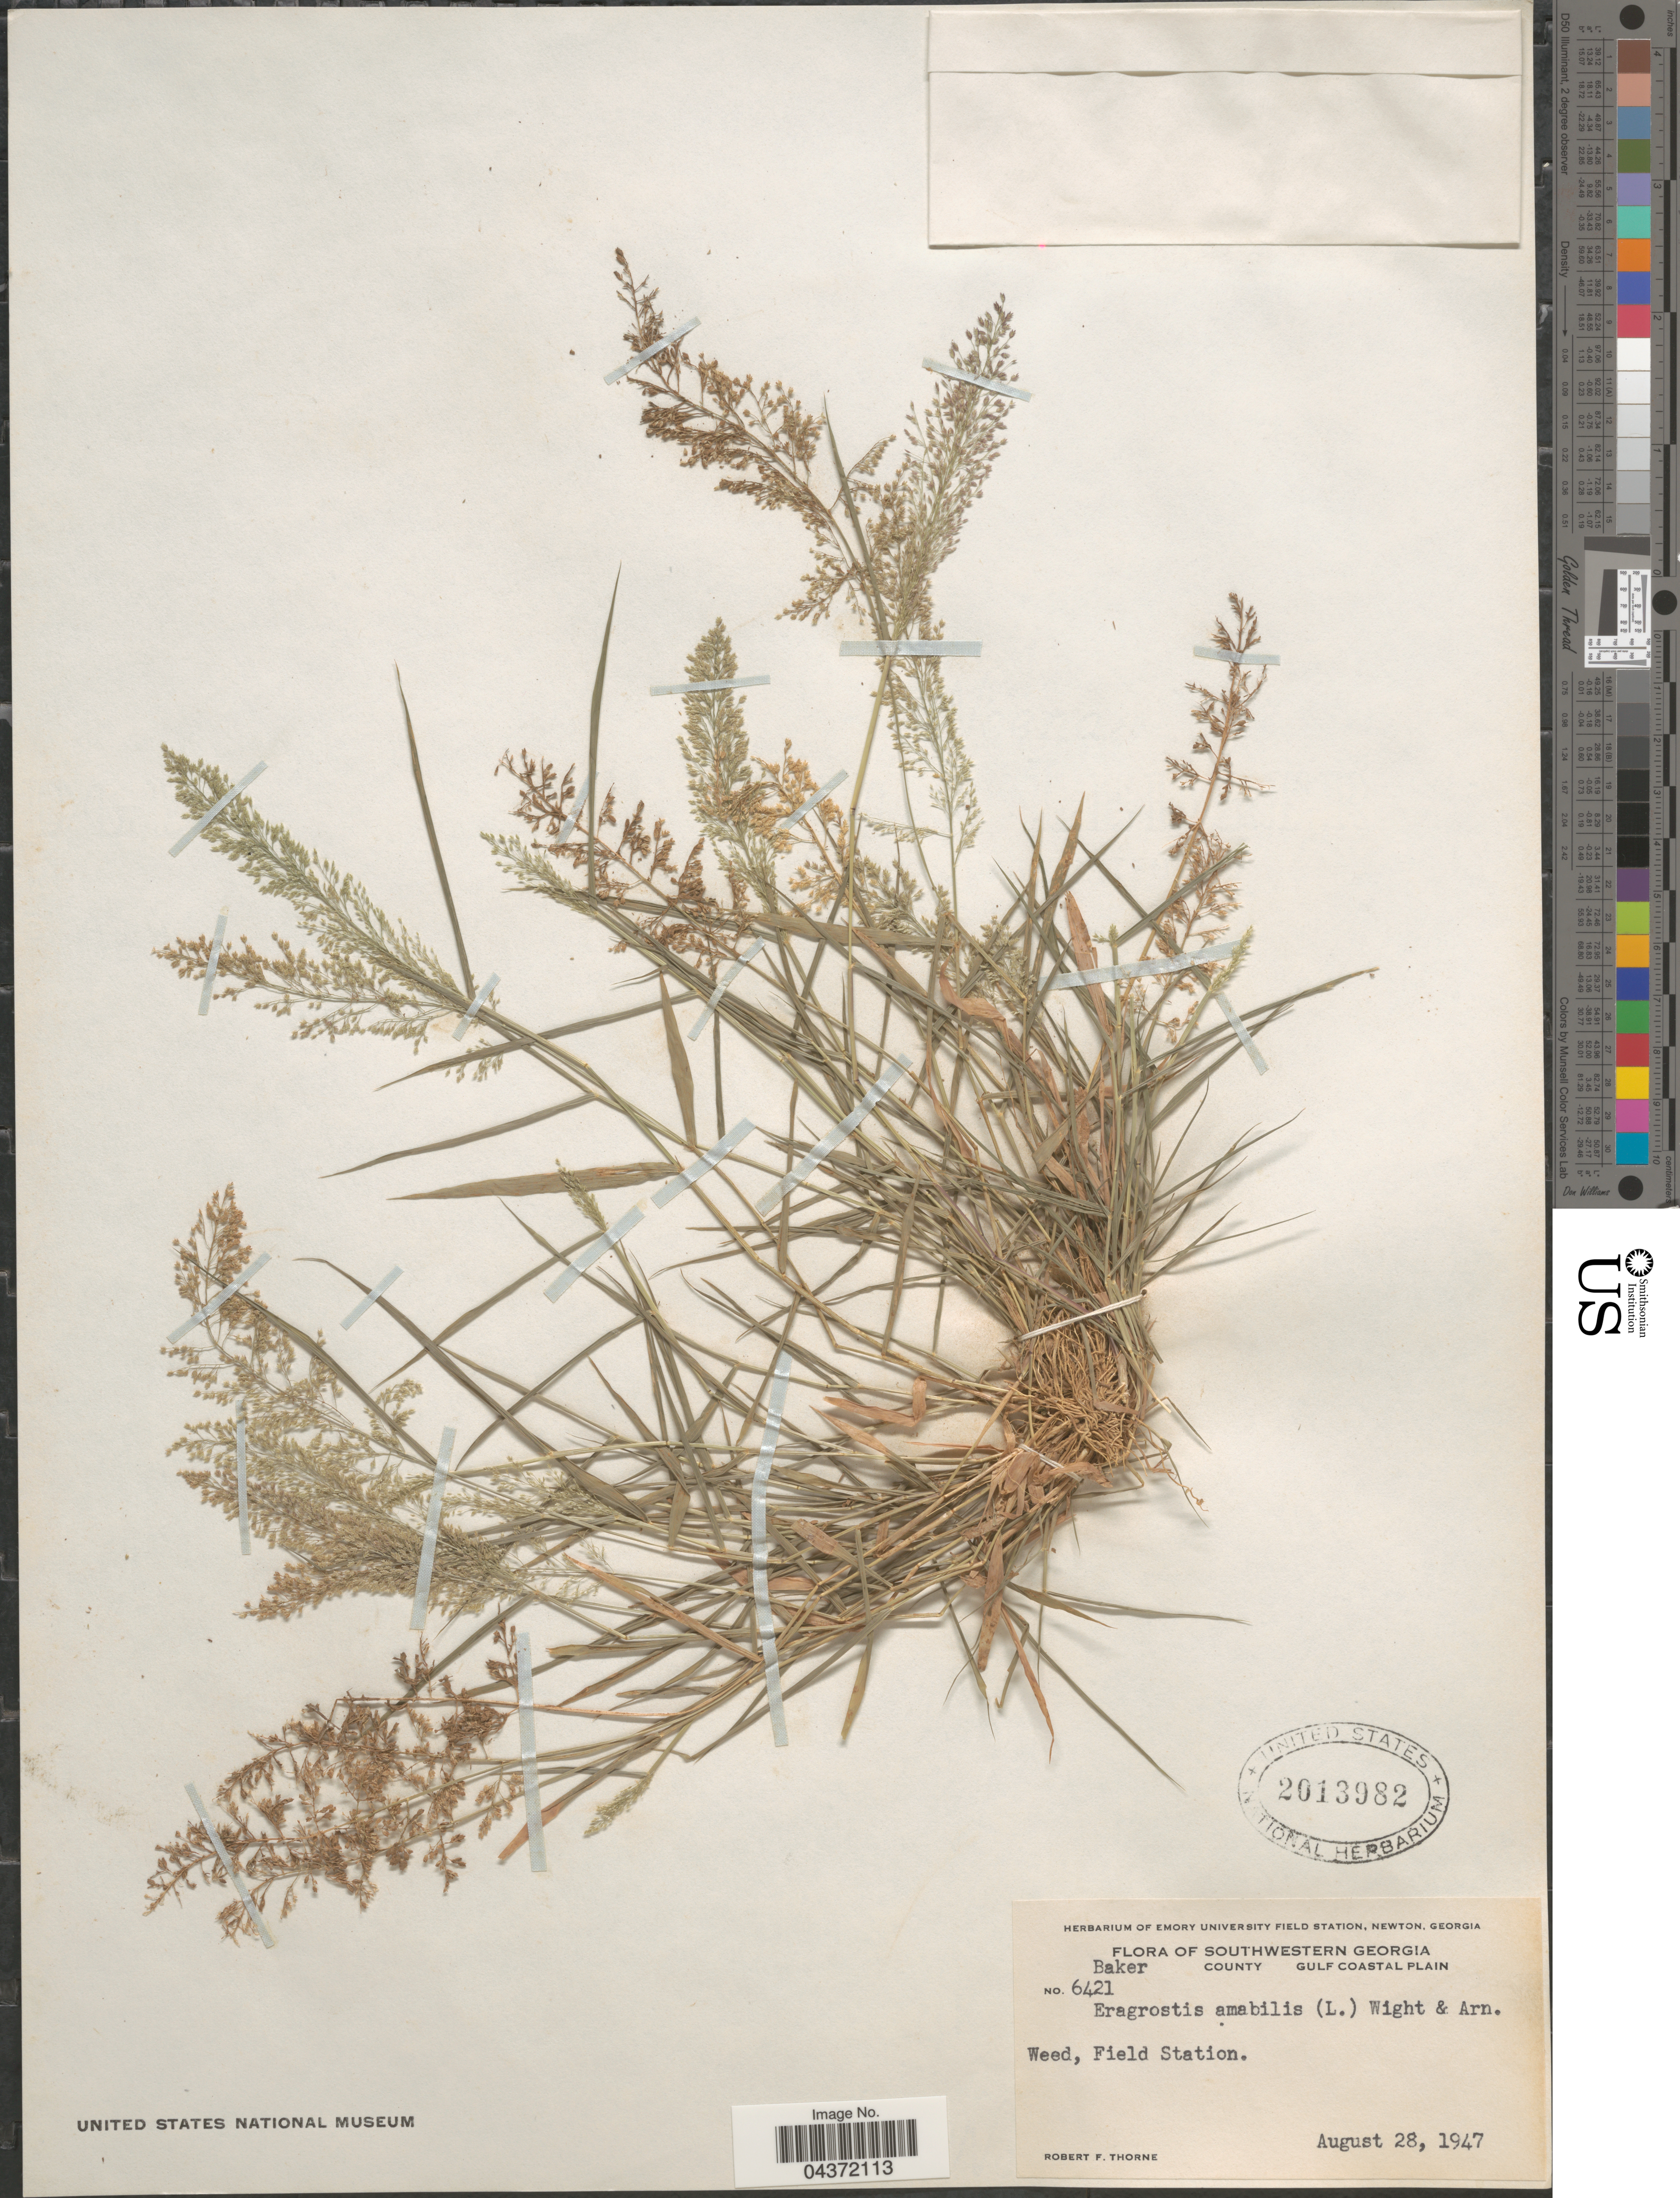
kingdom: Plantae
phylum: Tracheophyta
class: Liliopsida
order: Poales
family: Poaceae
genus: Eragrostis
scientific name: Eragrostis tenella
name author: (L.) P. Beauv. ex Roem. & Schult.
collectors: R. F. Thorne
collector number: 6421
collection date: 1947-08-28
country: United States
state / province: Georgia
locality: Southwestern Georgia. Baker County. Gulf Coastal Plain. Weed, Field Station.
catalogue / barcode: US 2013982